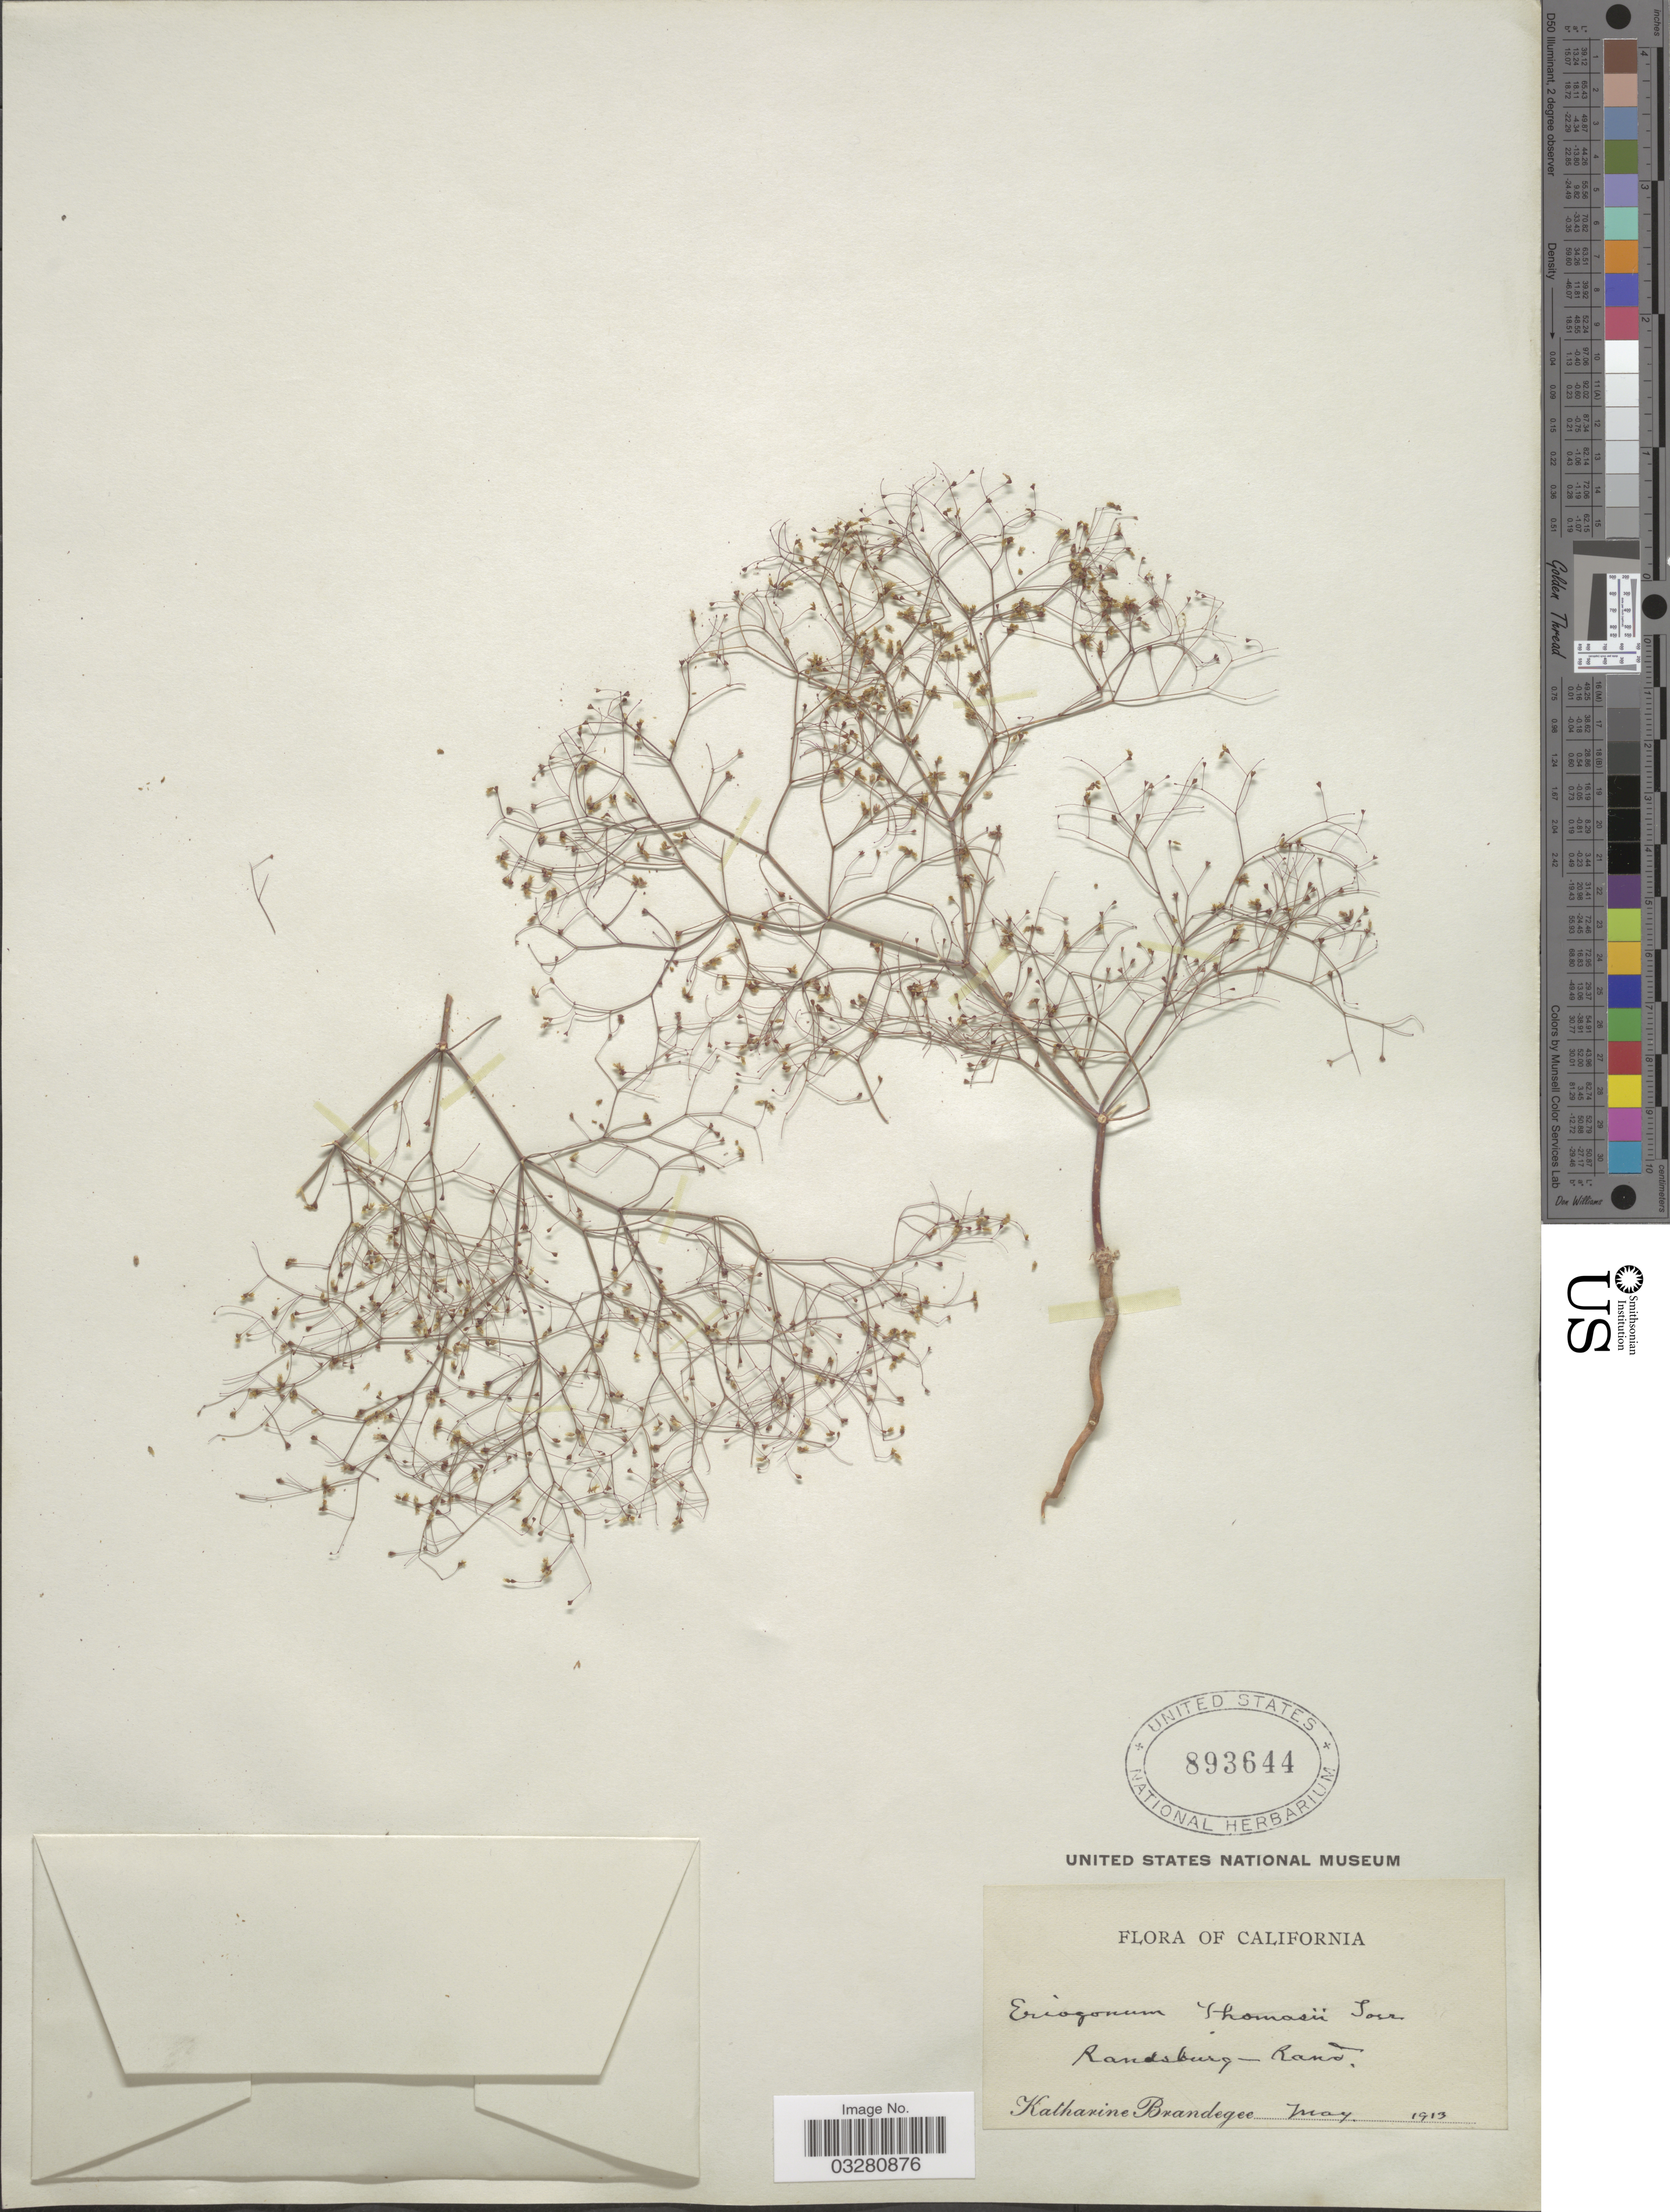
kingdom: Plantae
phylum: Tracheophyta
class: Magnoliopsida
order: Caryophyllales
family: Polygonaceae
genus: Eriogonum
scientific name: Eriogonum thomasii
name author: Torr.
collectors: M. K. Brandegee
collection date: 1913-05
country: United States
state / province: California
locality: Randsburg - Rand.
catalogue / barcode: US 893644